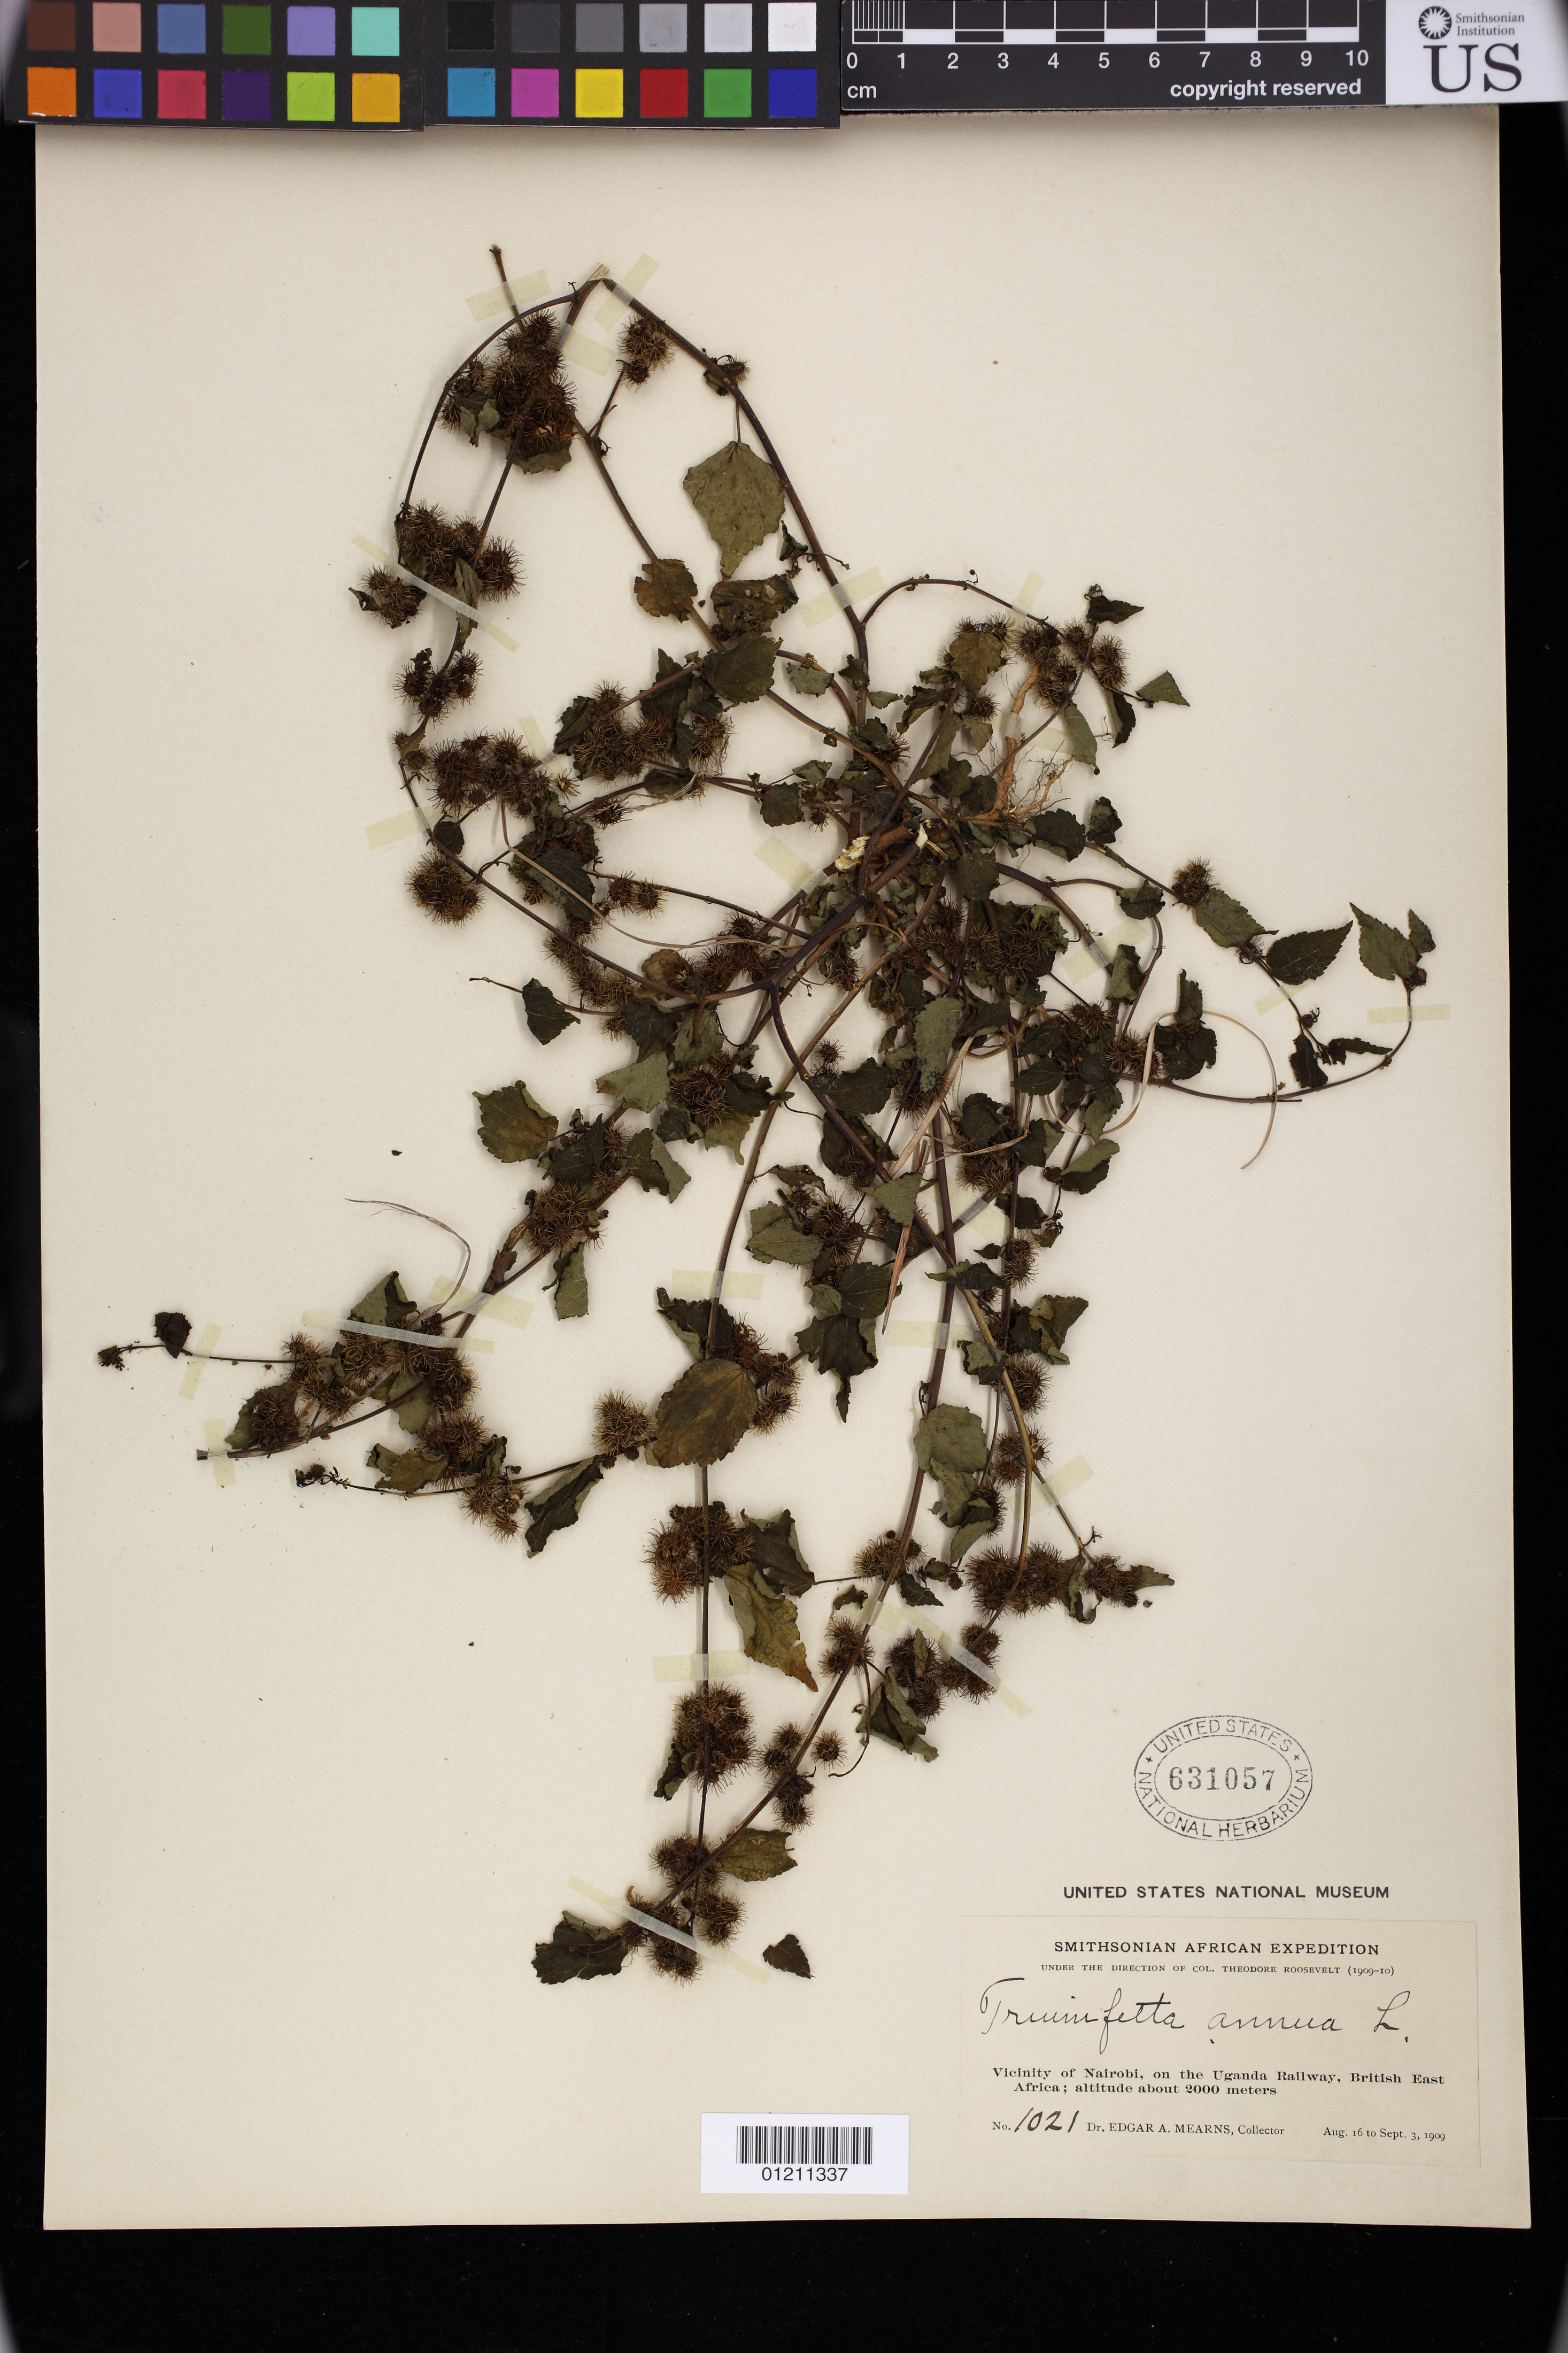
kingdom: Plantae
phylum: Tracheophyta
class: Magnoliopsida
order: Malvales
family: Malvaceae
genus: Triumfetta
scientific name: Triumfetta annua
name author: L.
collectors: E. A. Mearns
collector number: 1021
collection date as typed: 16 Aug 1909 to 03 Sep 1909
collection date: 1909-08-16/1909-09-03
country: Kenya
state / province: Nairobi Area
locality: Vicinity of Nairobi, on the Uganda Railway, British East Africa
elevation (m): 2000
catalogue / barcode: US 631057